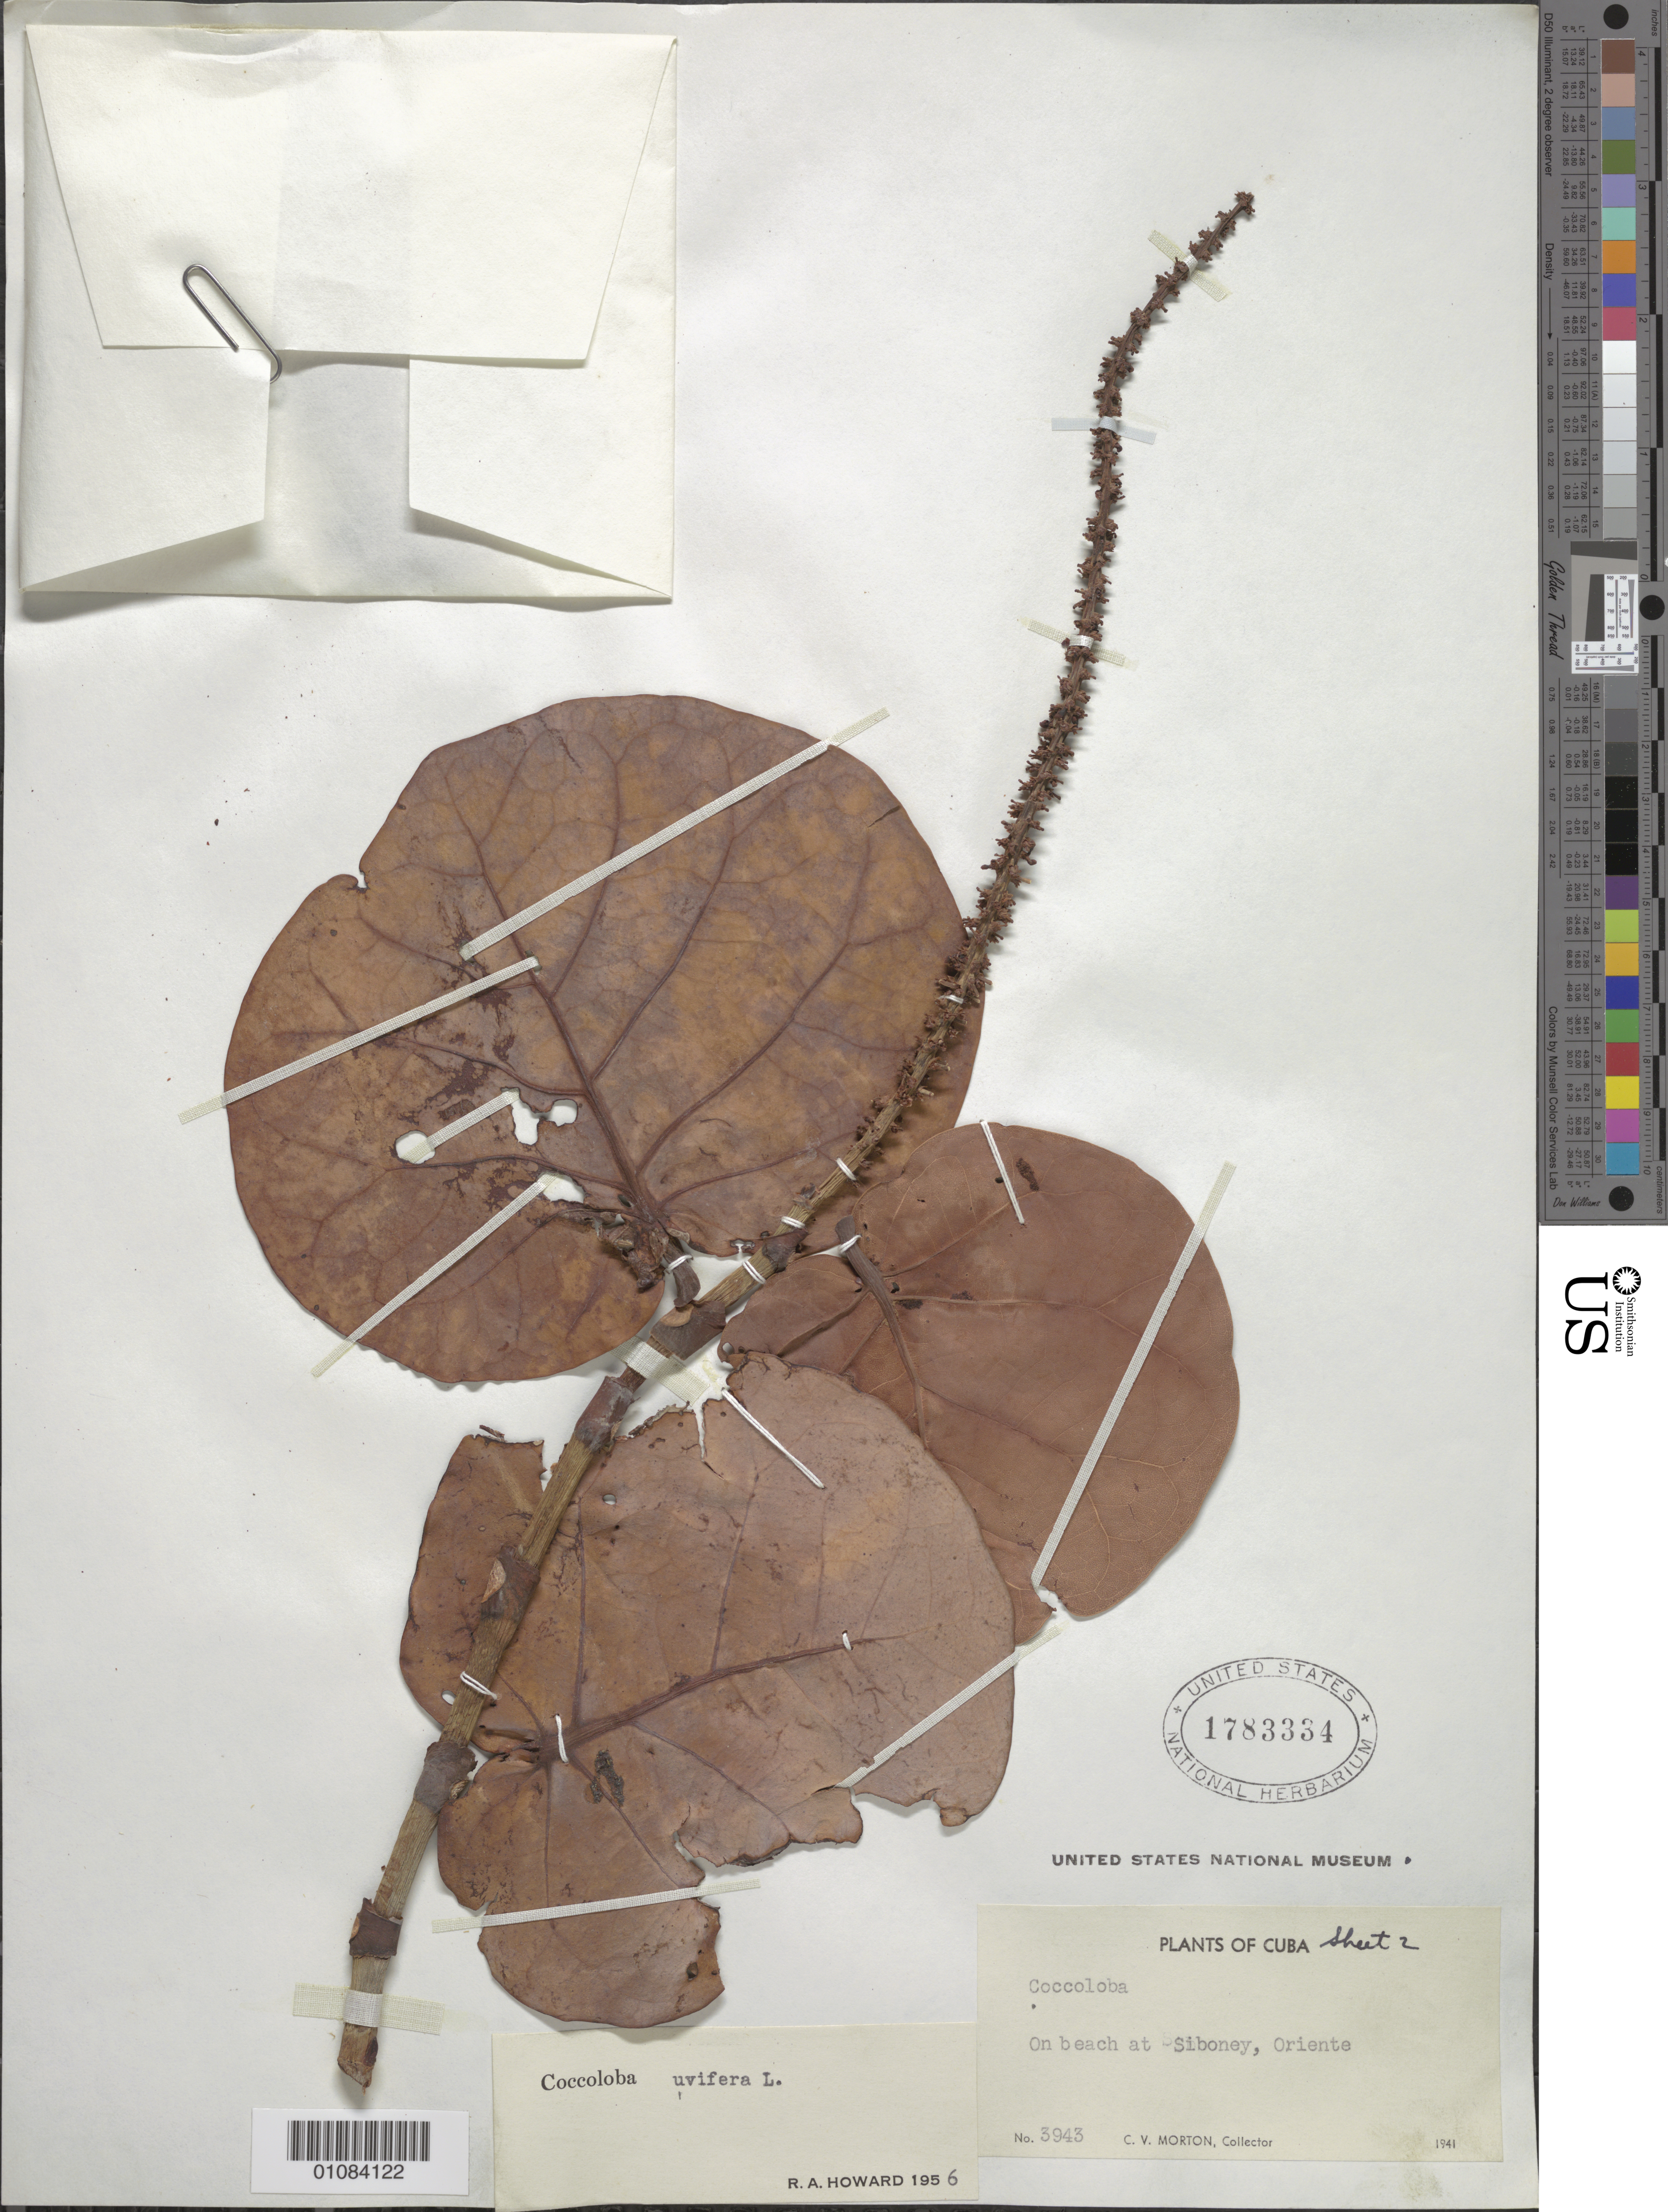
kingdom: Plantae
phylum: Tracheophyta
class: Magnoliopsida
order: Caryophyllales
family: Polygonaceae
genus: Coccoloba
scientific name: Coccoloba uvifera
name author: L.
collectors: C. V. Morton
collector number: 3943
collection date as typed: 1941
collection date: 1941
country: Cuba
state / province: Santiago de Cuba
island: Cuba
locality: Oriente, Siboney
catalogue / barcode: US 1783334